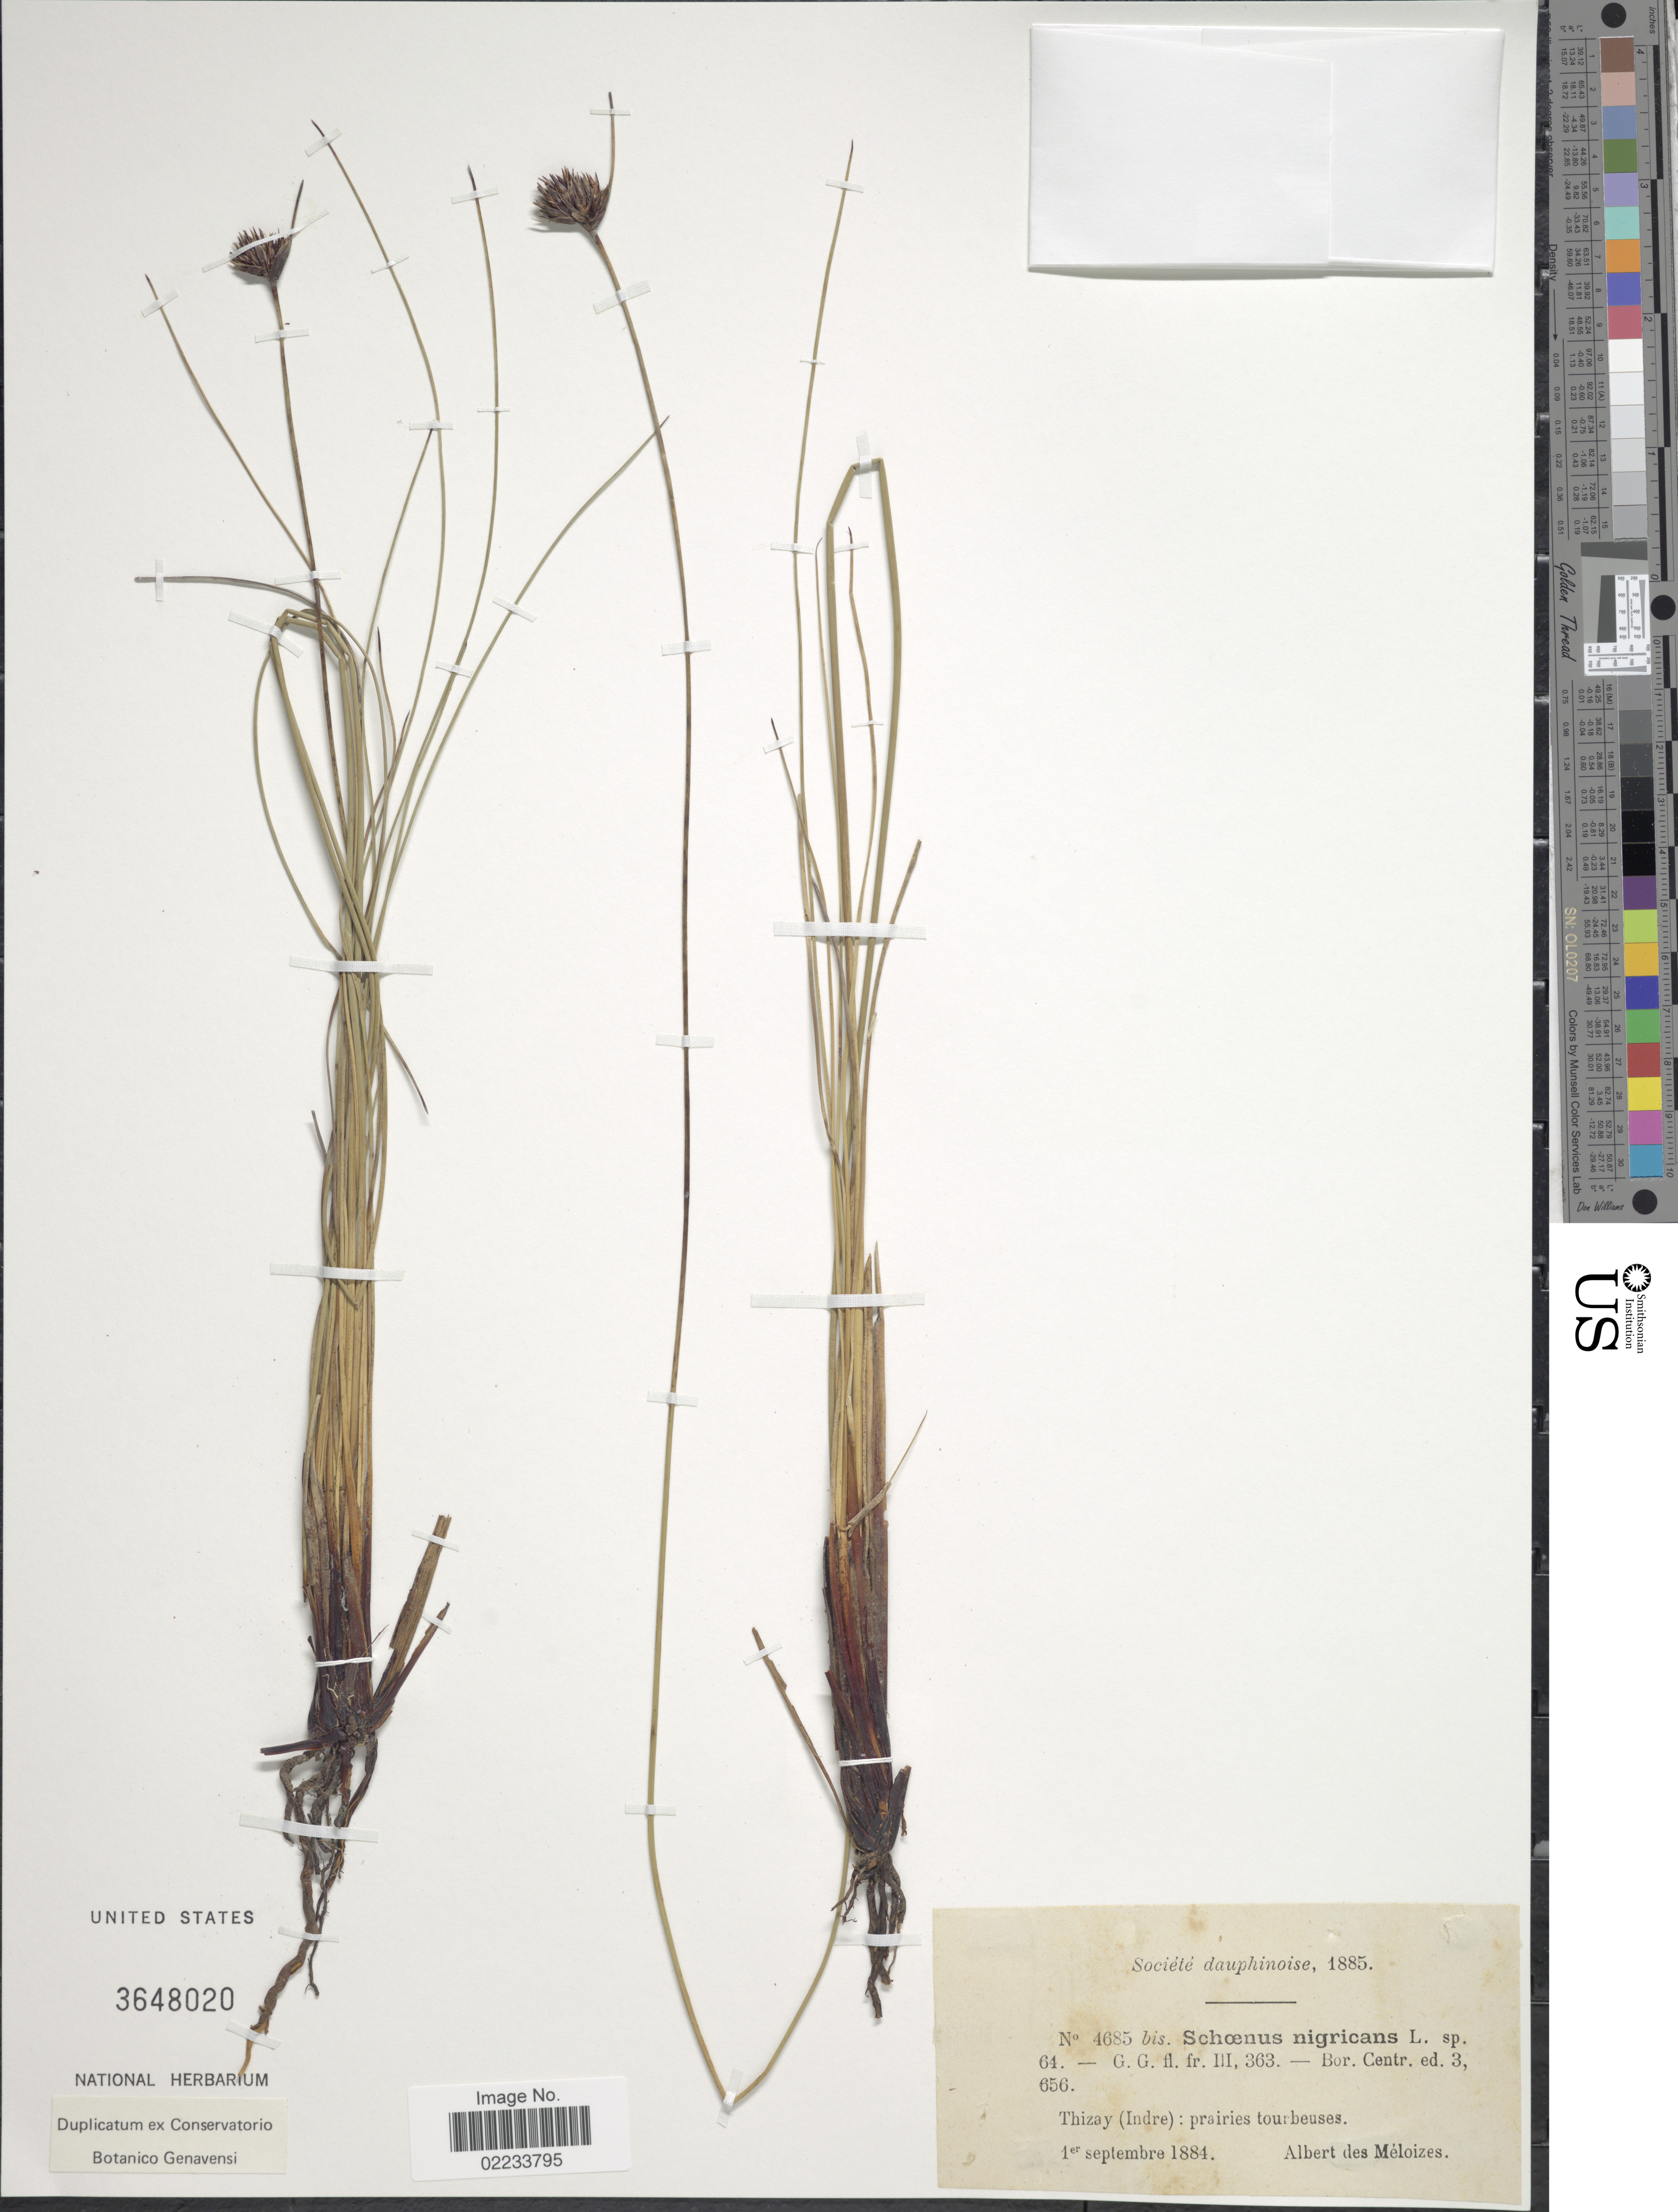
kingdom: Plantae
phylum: Tracheophyta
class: Liliopsida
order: Poales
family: Cyperaceae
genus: Schoenus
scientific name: Schoenus nigricans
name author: L.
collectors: A. Méloizes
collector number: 4685 bis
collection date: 1884-09-01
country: France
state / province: Centre-Val de Loire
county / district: Indre-et-Loire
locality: Thizay (Indre): prairies tourbeuses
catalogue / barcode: US 3648020